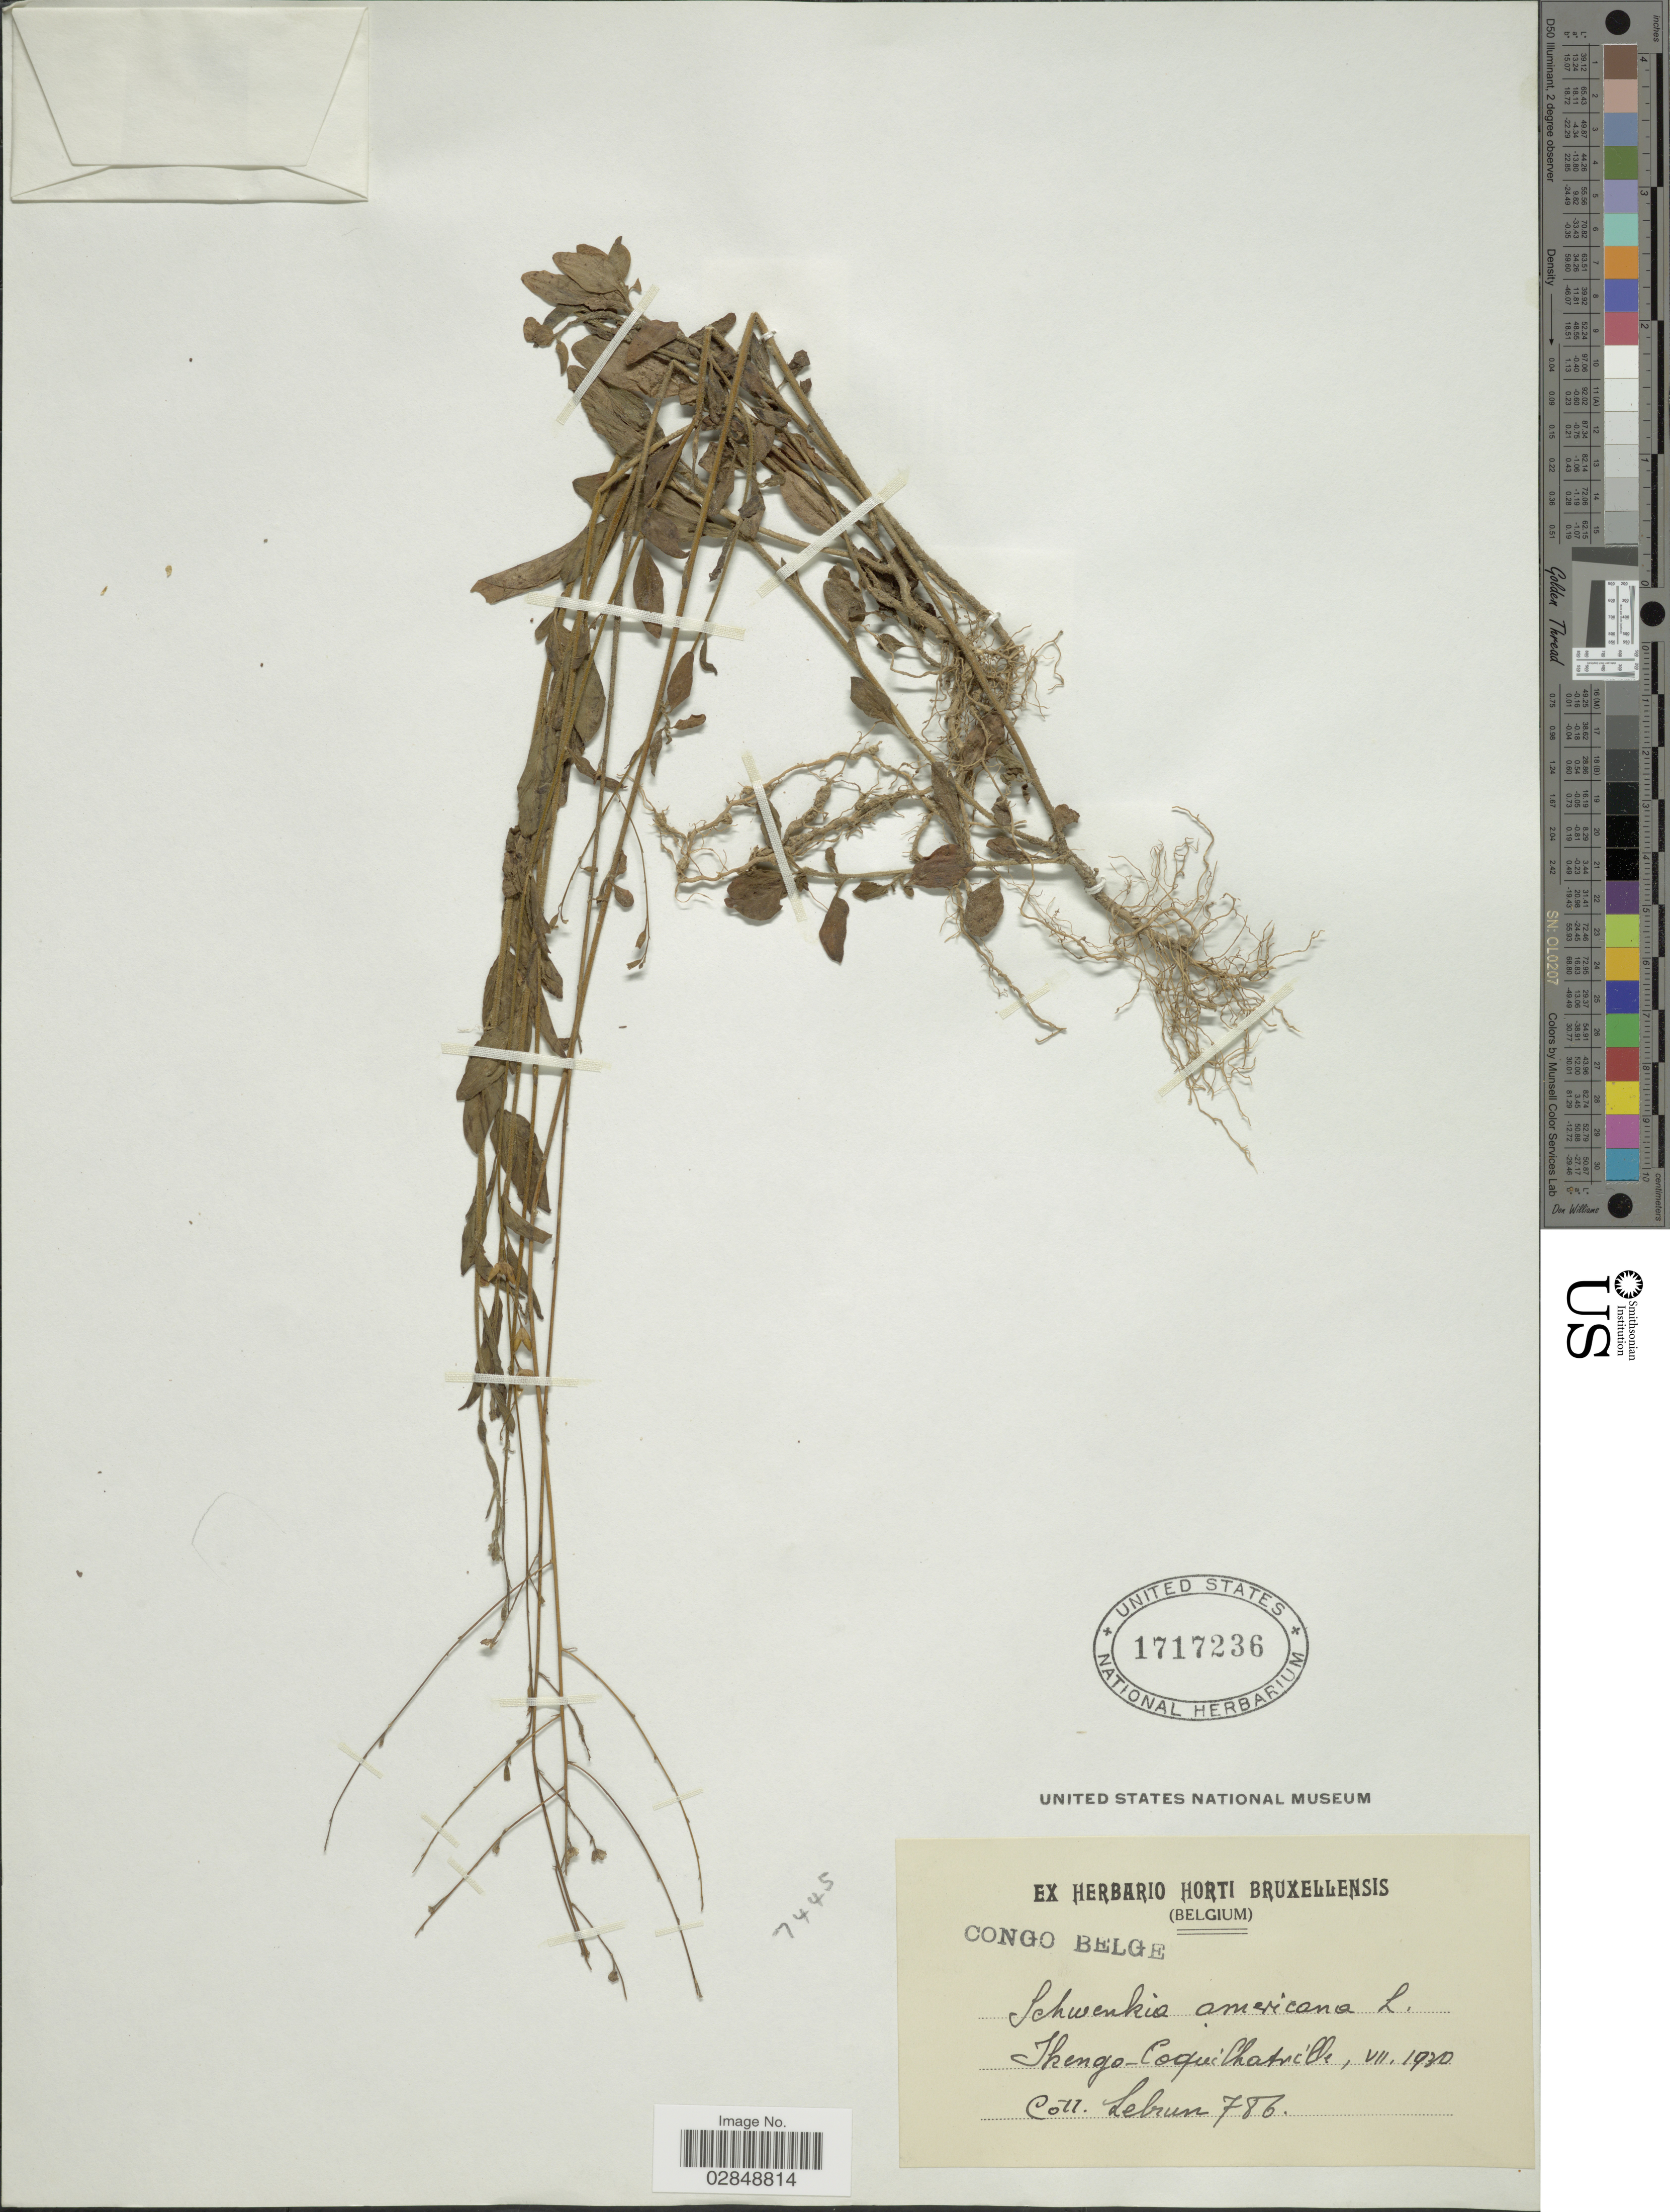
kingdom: Plantae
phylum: Tracheophyta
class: Magnoliopsida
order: Solanales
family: Solanaceae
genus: Schwenckia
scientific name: Schwenckia americana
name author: L.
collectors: J.A. Lebrun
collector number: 786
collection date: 1930-07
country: Congo, Democratic Republic of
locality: Congo Belge. Ikengo-Coquilhatville.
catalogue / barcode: US 1717236